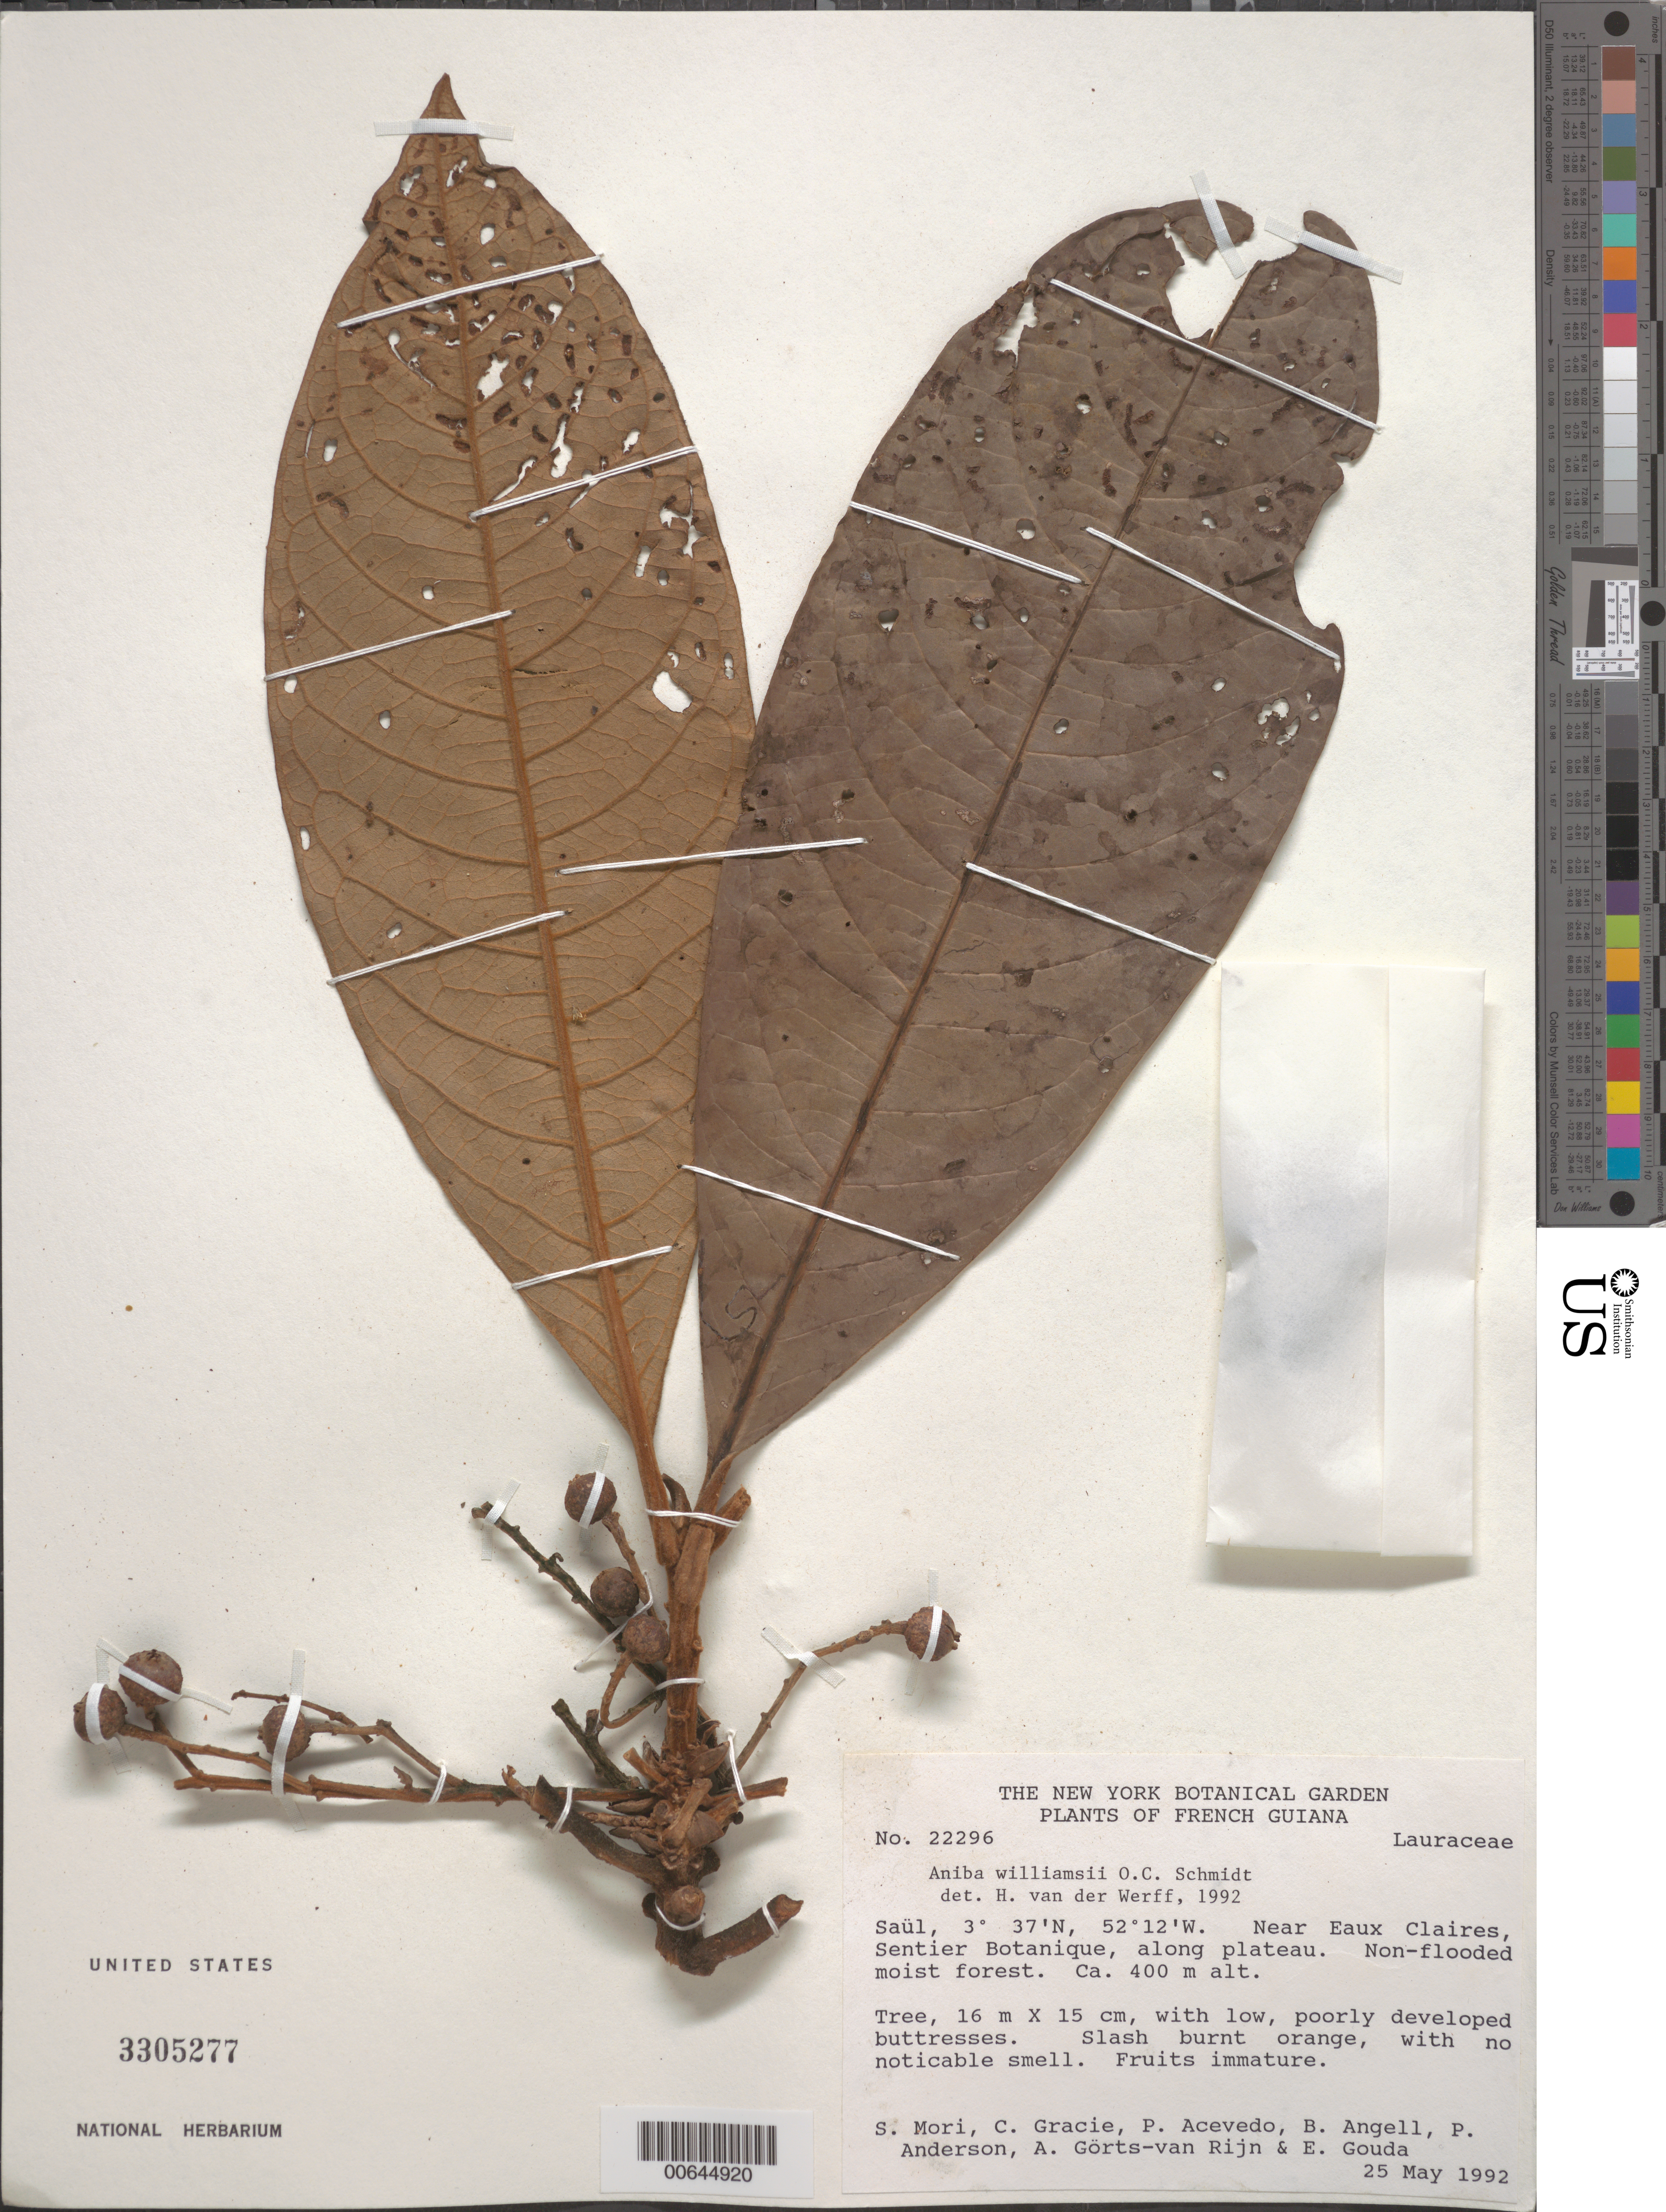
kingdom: Plantae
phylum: Tracheophyta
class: Magnoliopsida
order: Laurales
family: Lauraceae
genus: Aniba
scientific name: Aniba williamsii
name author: O.C. Schmidt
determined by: van der Werff, H., (MO), Missouri Botanical Garden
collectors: S. Mori, C. A. Gracie, P. Acevedo-Rodr., Bobbi Angell & P. Anderson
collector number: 22296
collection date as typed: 25-May-92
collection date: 1992-05-25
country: French Guiana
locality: Saül, vicinity of Eaux Claires, Sentier Botanique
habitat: Non-flooded moist forest along plateau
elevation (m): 400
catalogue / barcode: US 3305277